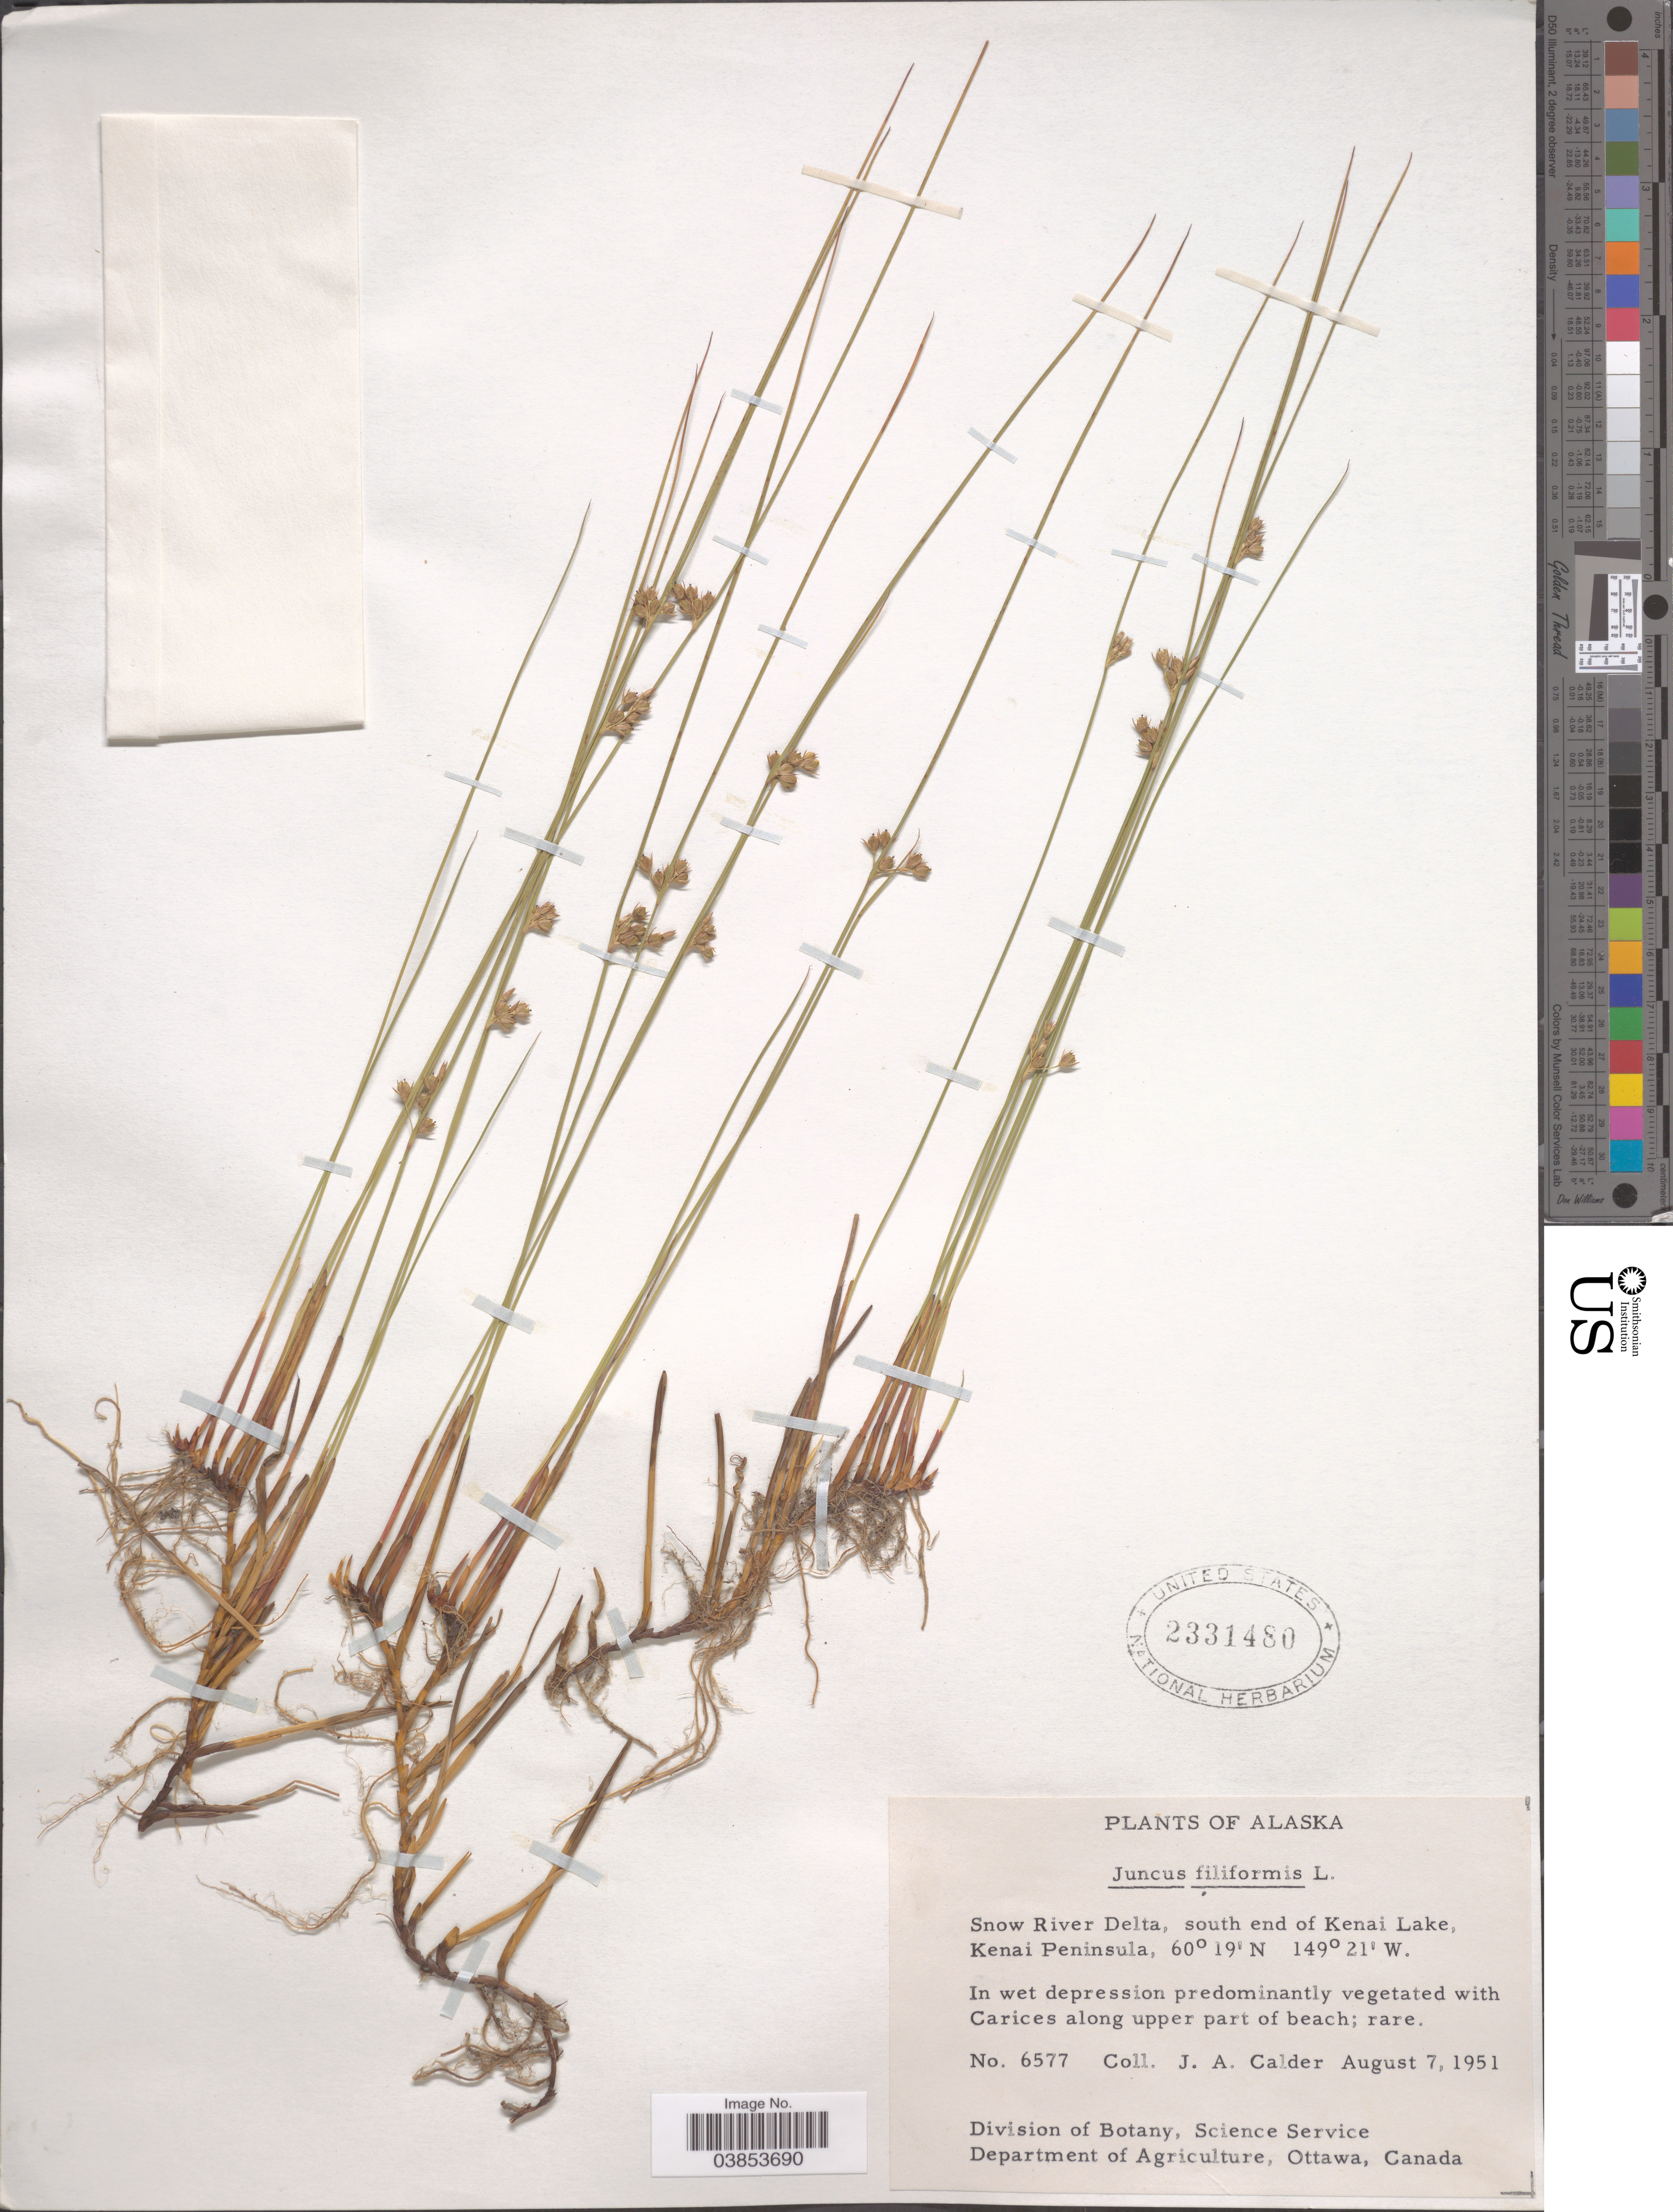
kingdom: Plantae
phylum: Tracheophyta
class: Liliopsida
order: Poales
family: Juncaceae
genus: Juncus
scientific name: Juncus filiformis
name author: L.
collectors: J. A. Calder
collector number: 6577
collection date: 1951-08-07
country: United States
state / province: Alaska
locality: Snow River Delta, south end of Kenai Lake, Kenai Peninsula.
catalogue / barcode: US 2331480